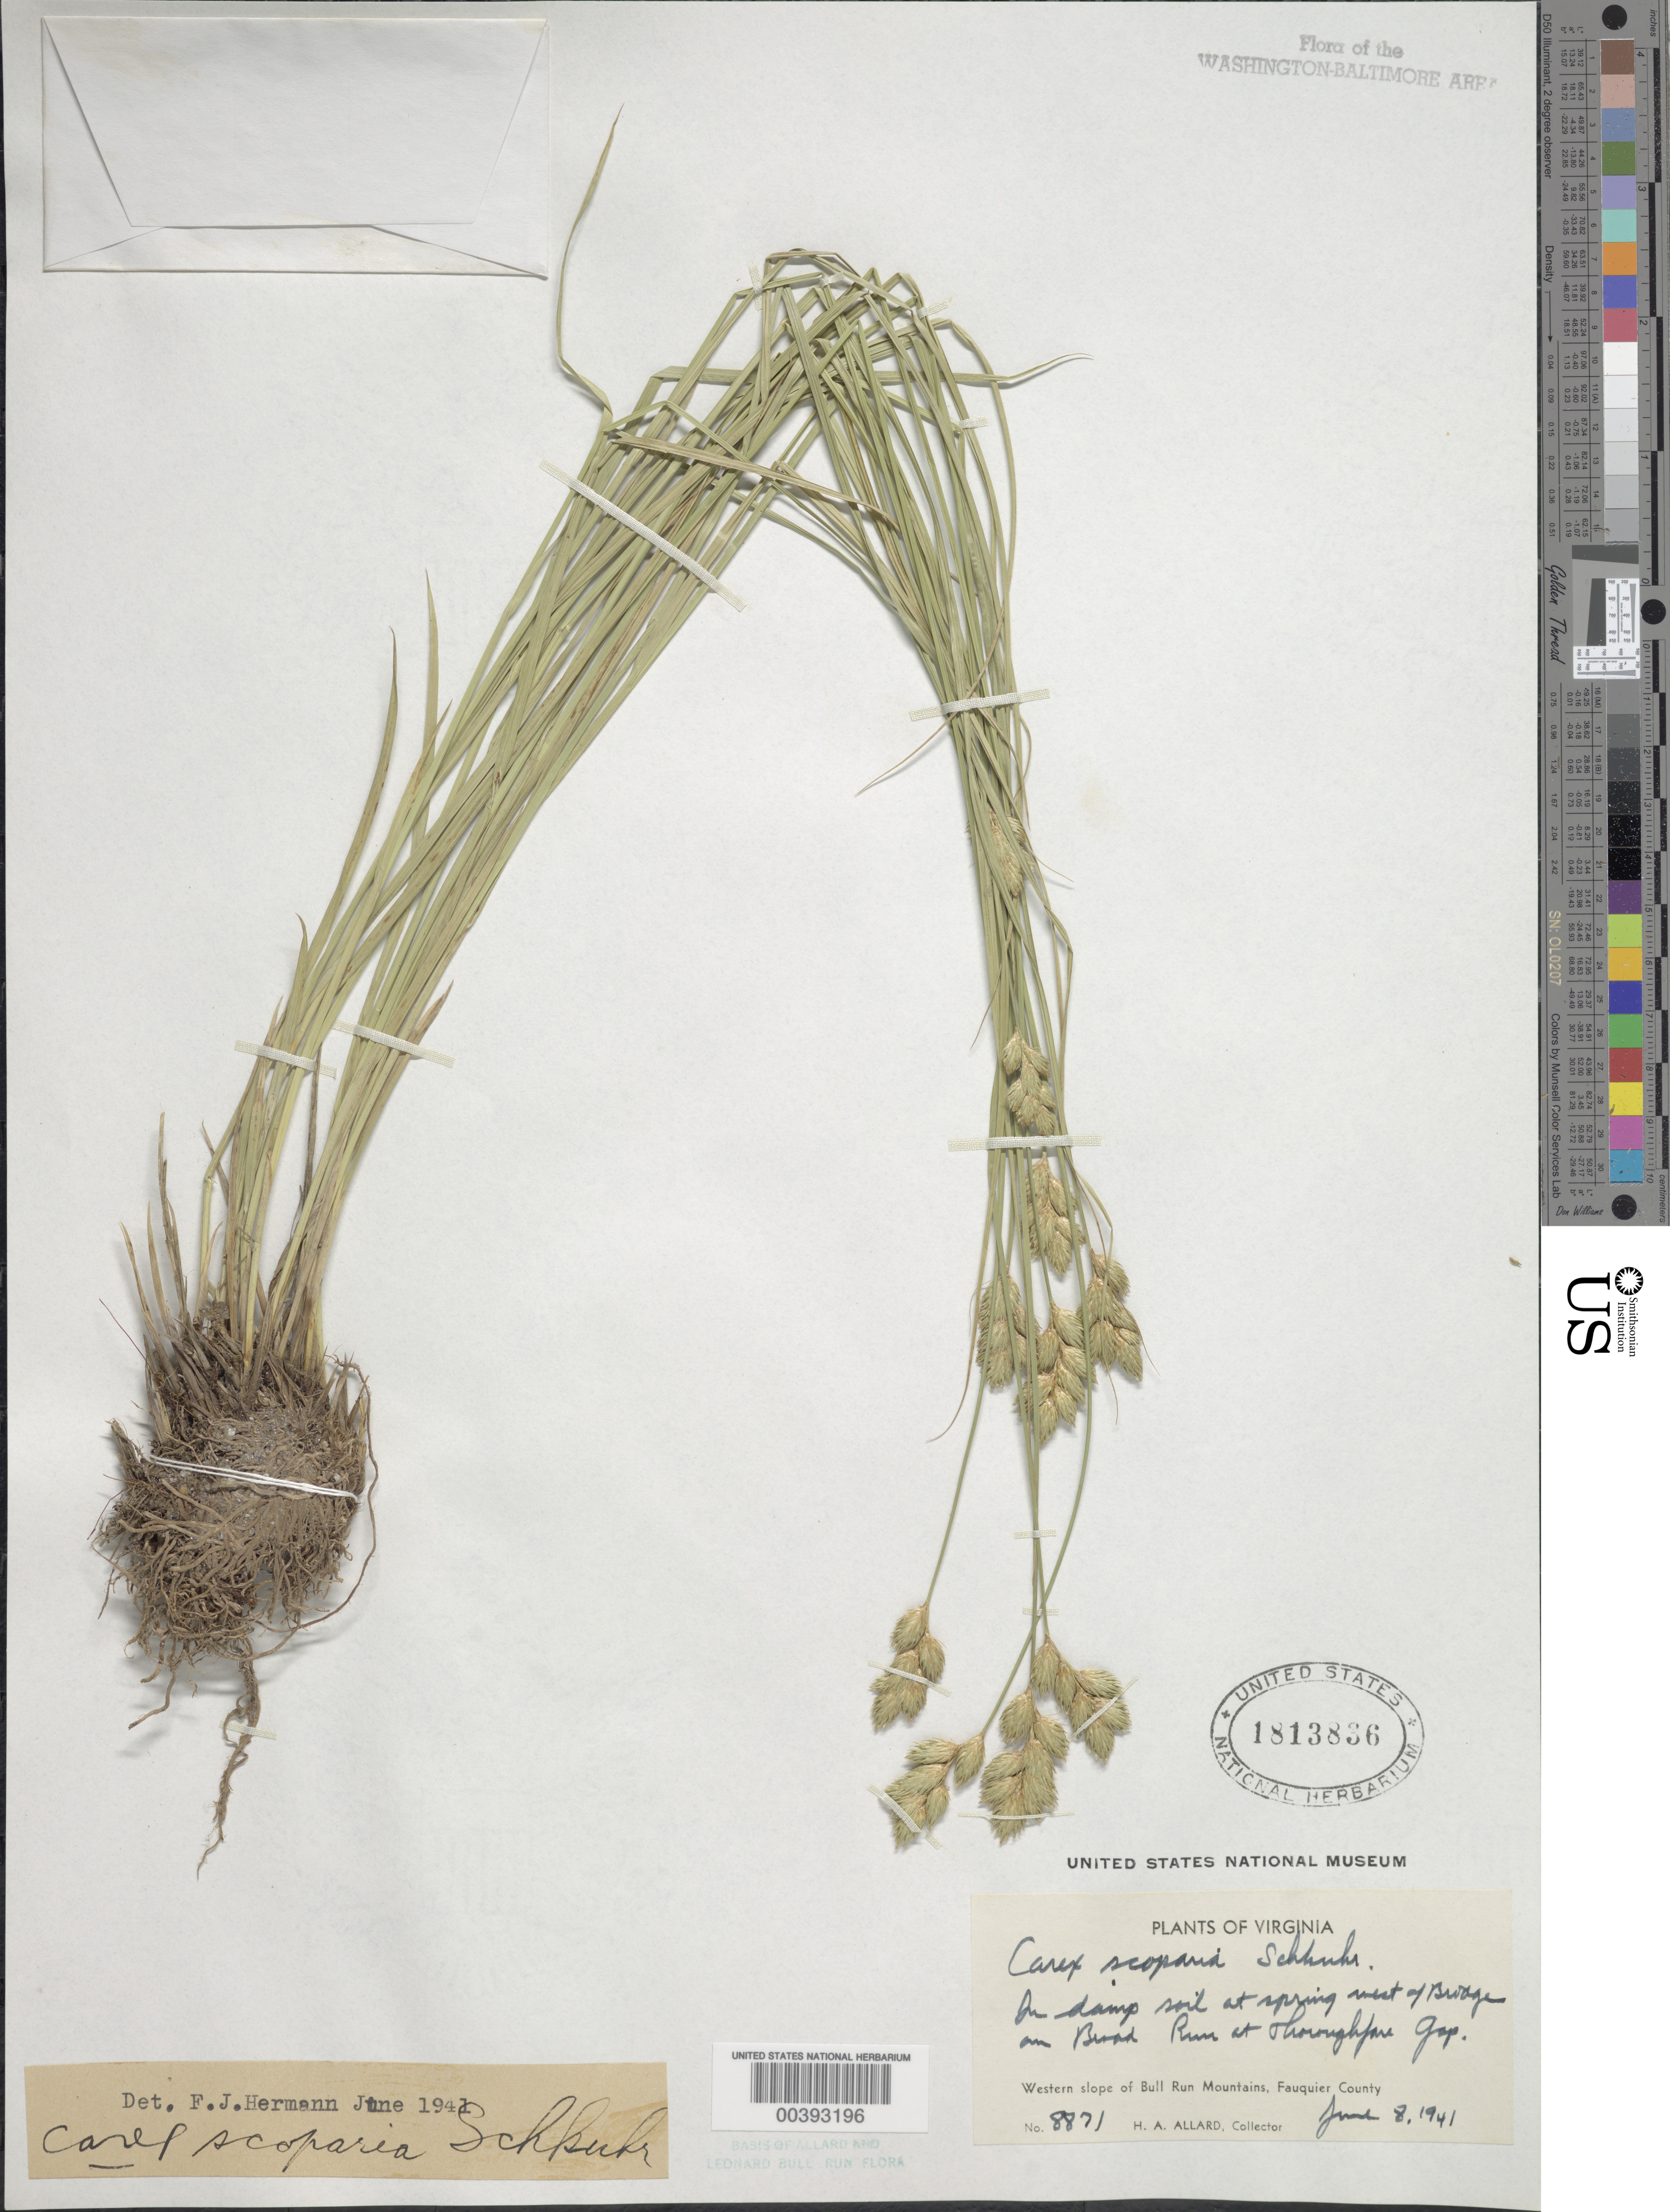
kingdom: Plantae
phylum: Tracheophyta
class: Liliopsida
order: Poales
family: Cyperaceae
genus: Carex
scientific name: Carex scoparia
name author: Schkuhr ex Willd.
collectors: H. A. Allard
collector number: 8871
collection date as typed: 08 Jun 1941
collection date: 1941-06-08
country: United States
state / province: Virginia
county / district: Fauquier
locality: Broad Run at Thorofare Gap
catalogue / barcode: US 1813836